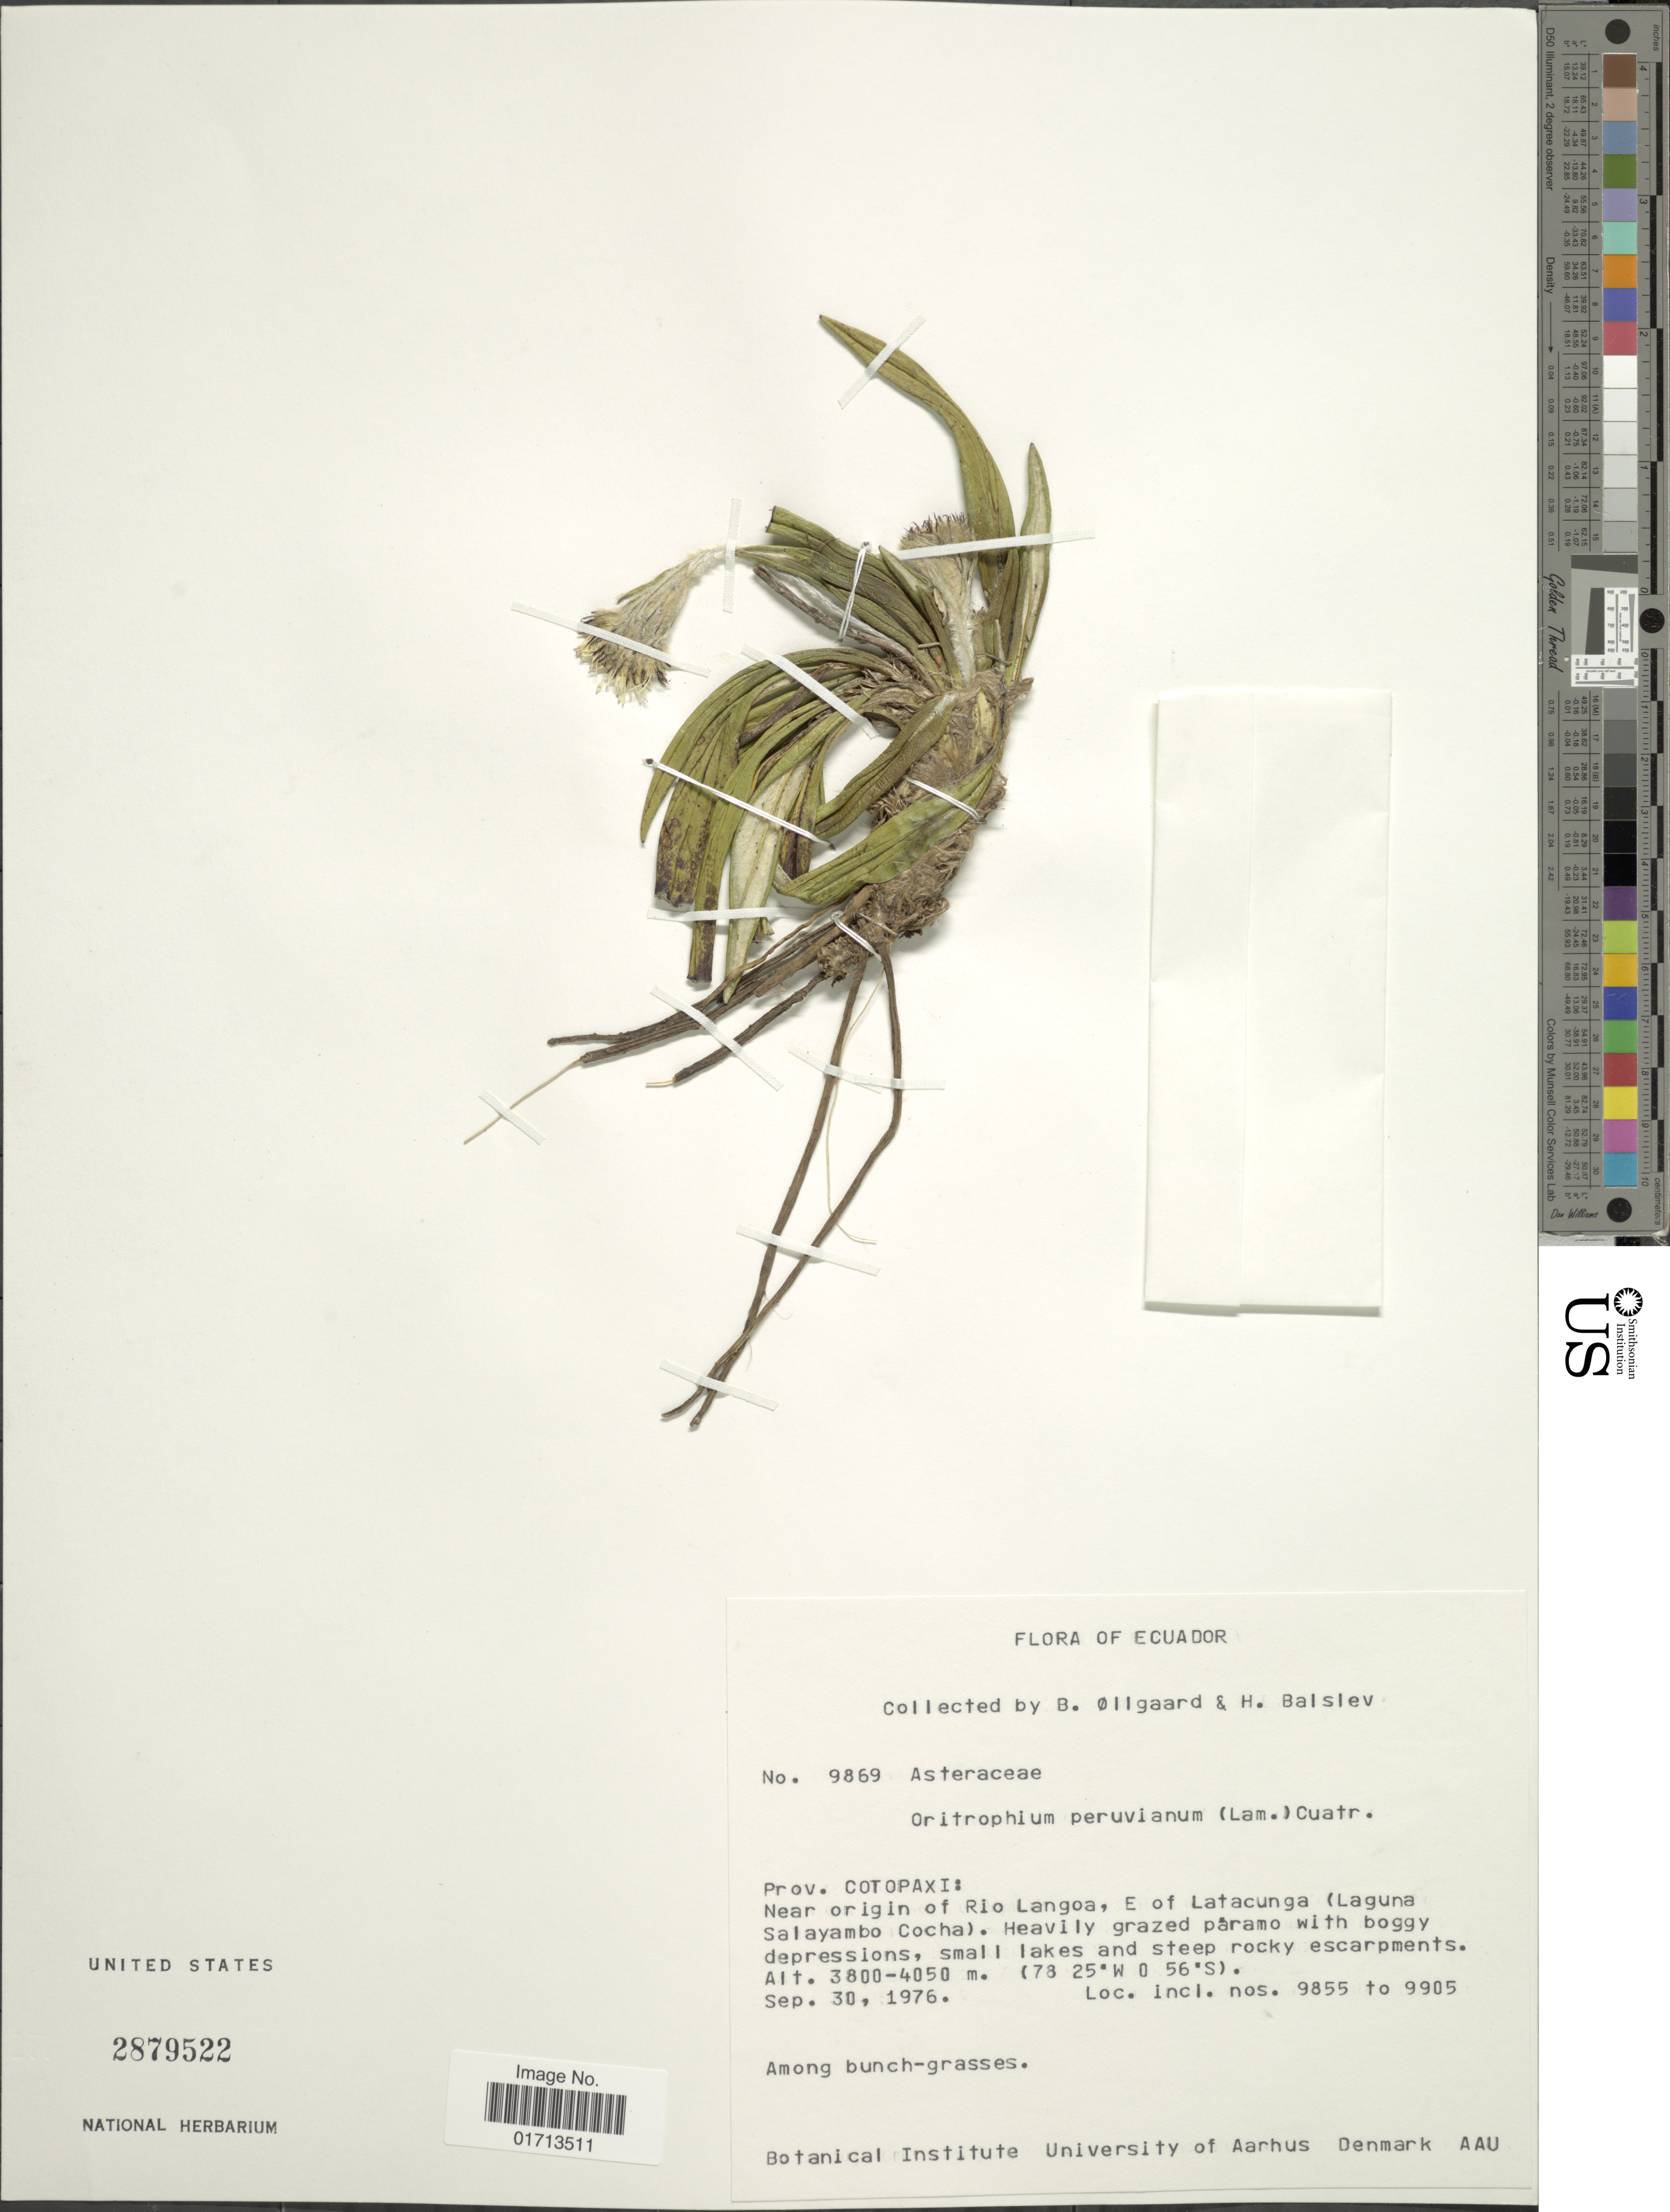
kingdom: Plantae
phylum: Tracheophyta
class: Magnoliopsida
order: Asterales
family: Asteraceae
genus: Oritrophium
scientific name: Oritrophium peruvianum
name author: (Lam.) Cuatrec.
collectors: B. Øllgaard & H. Balslev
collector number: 9869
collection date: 1976-09-30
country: Ecuador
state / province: Cotopaxi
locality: Near origin of Rio Langoa, E of Latacunga (Laguna Salayambo Cocha).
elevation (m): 3800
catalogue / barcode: US 2879522